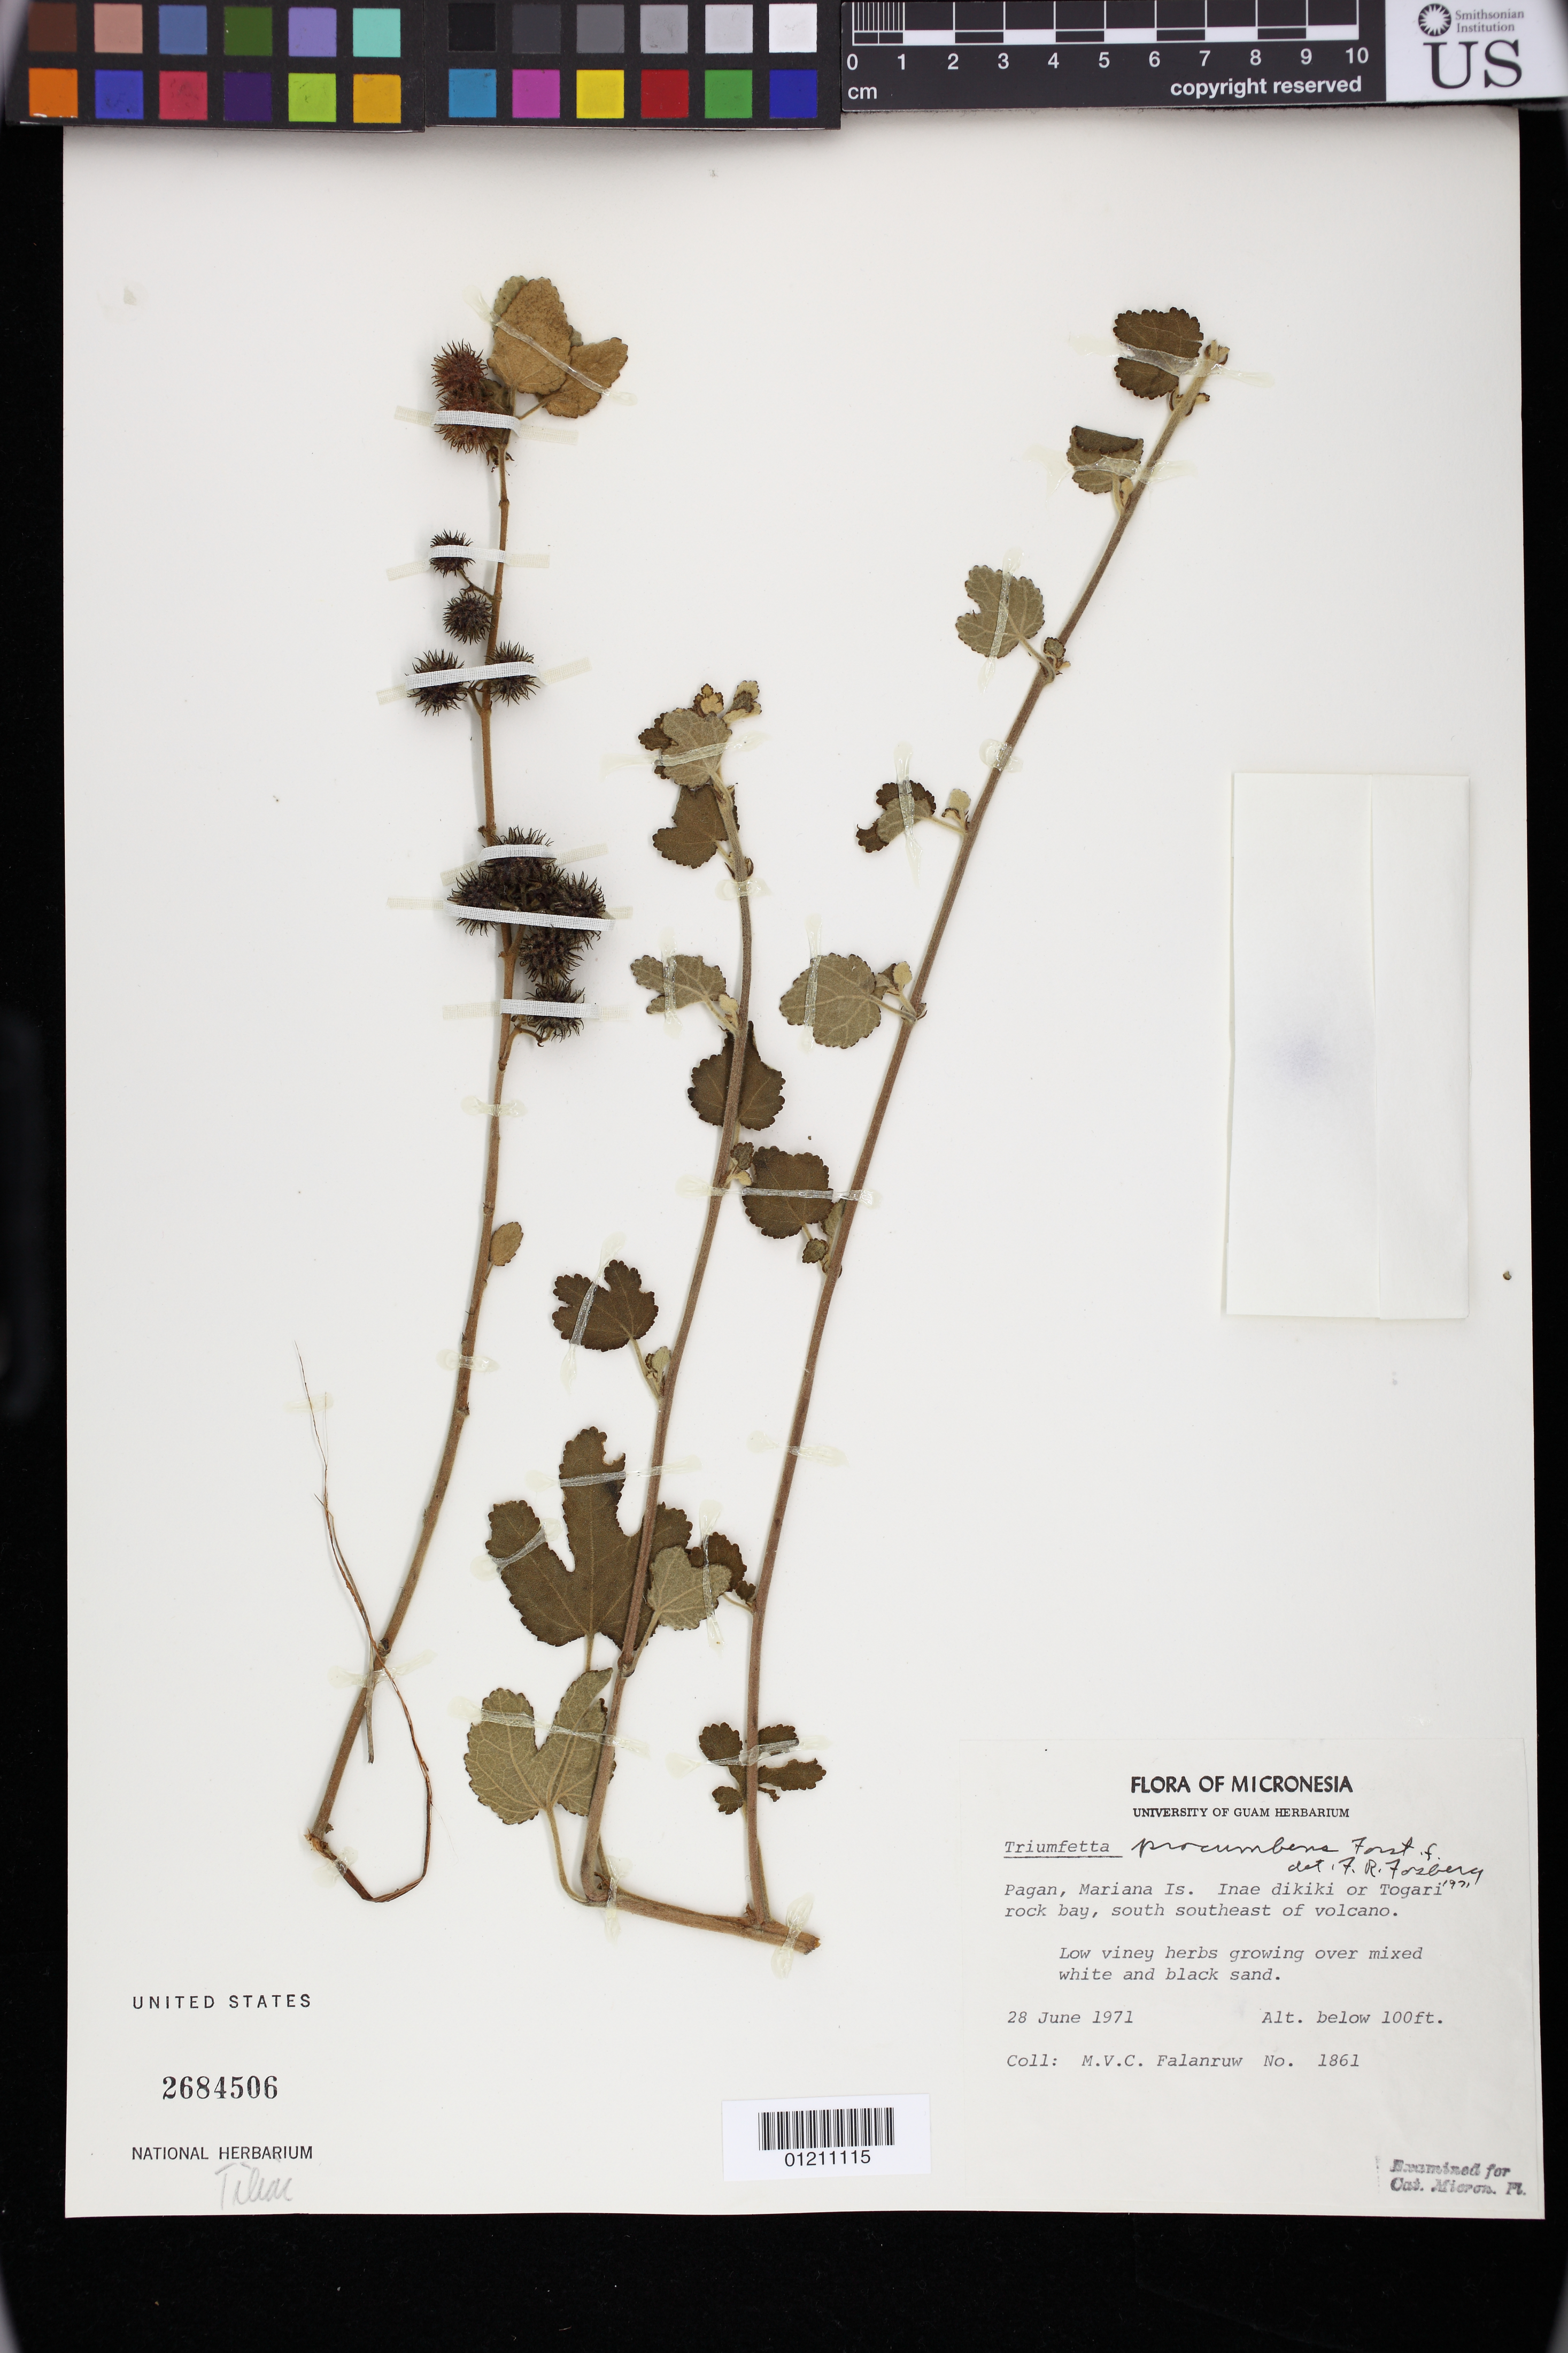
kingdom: Plantae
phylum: Tracheophyta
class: Magnoliopsida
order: Malvales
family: Malvaceae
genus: Triumfetta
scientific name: Triumfetta procumbens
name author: G. Forst.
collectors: M. V. Falanruw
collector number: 1861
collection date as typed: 28 Jun 1971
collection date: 1971-06-28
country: Northern Mariana Islands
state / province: Northern Islands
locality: Micronesia, Pagan, Mariana Is. Inae dikiki or Togari rock bay, south southeast of volcano.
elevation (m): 30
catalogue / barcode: US 2684506